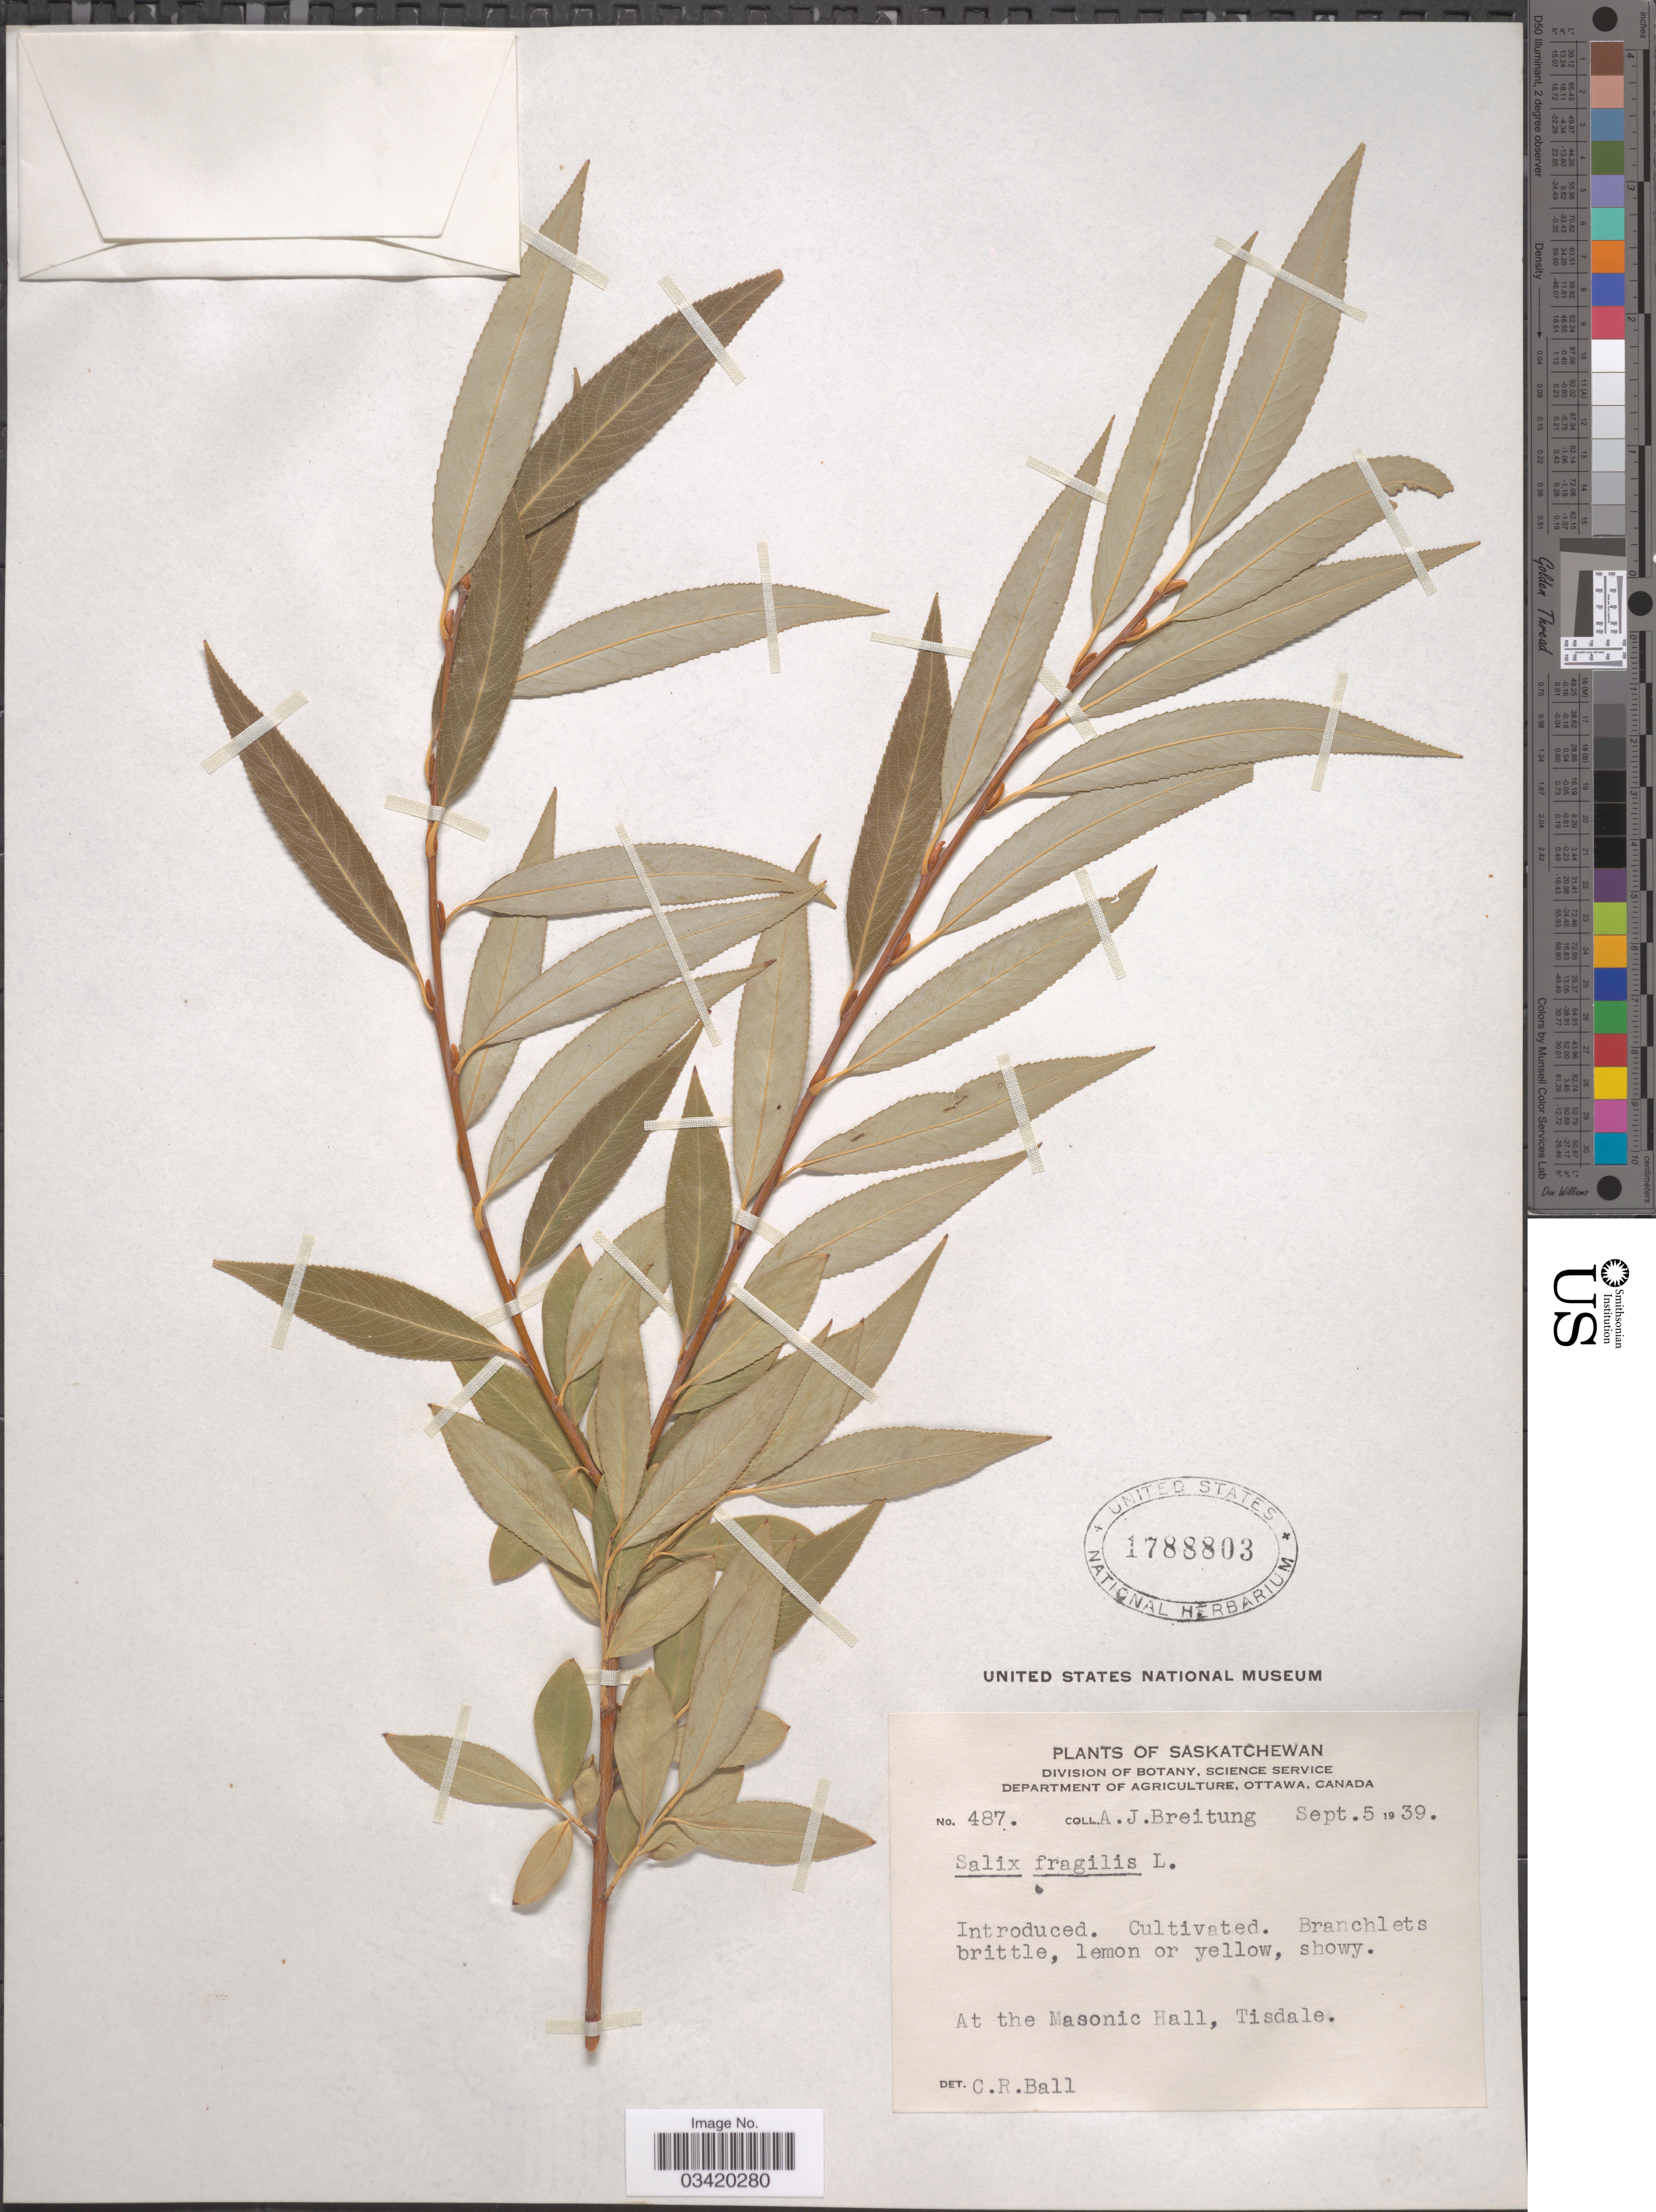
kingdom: Plantae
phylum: Tracheophyta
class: Magnoliopsida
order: Malpighiales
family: Salicaceae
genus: Salix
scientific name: Salix fragilis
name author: L.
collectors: A. Breitung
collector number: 487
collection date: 1939-09-05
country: Canada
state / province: Saskatchewan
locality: At the Masonic Hall, Tisdale.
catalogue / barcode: US 1788803